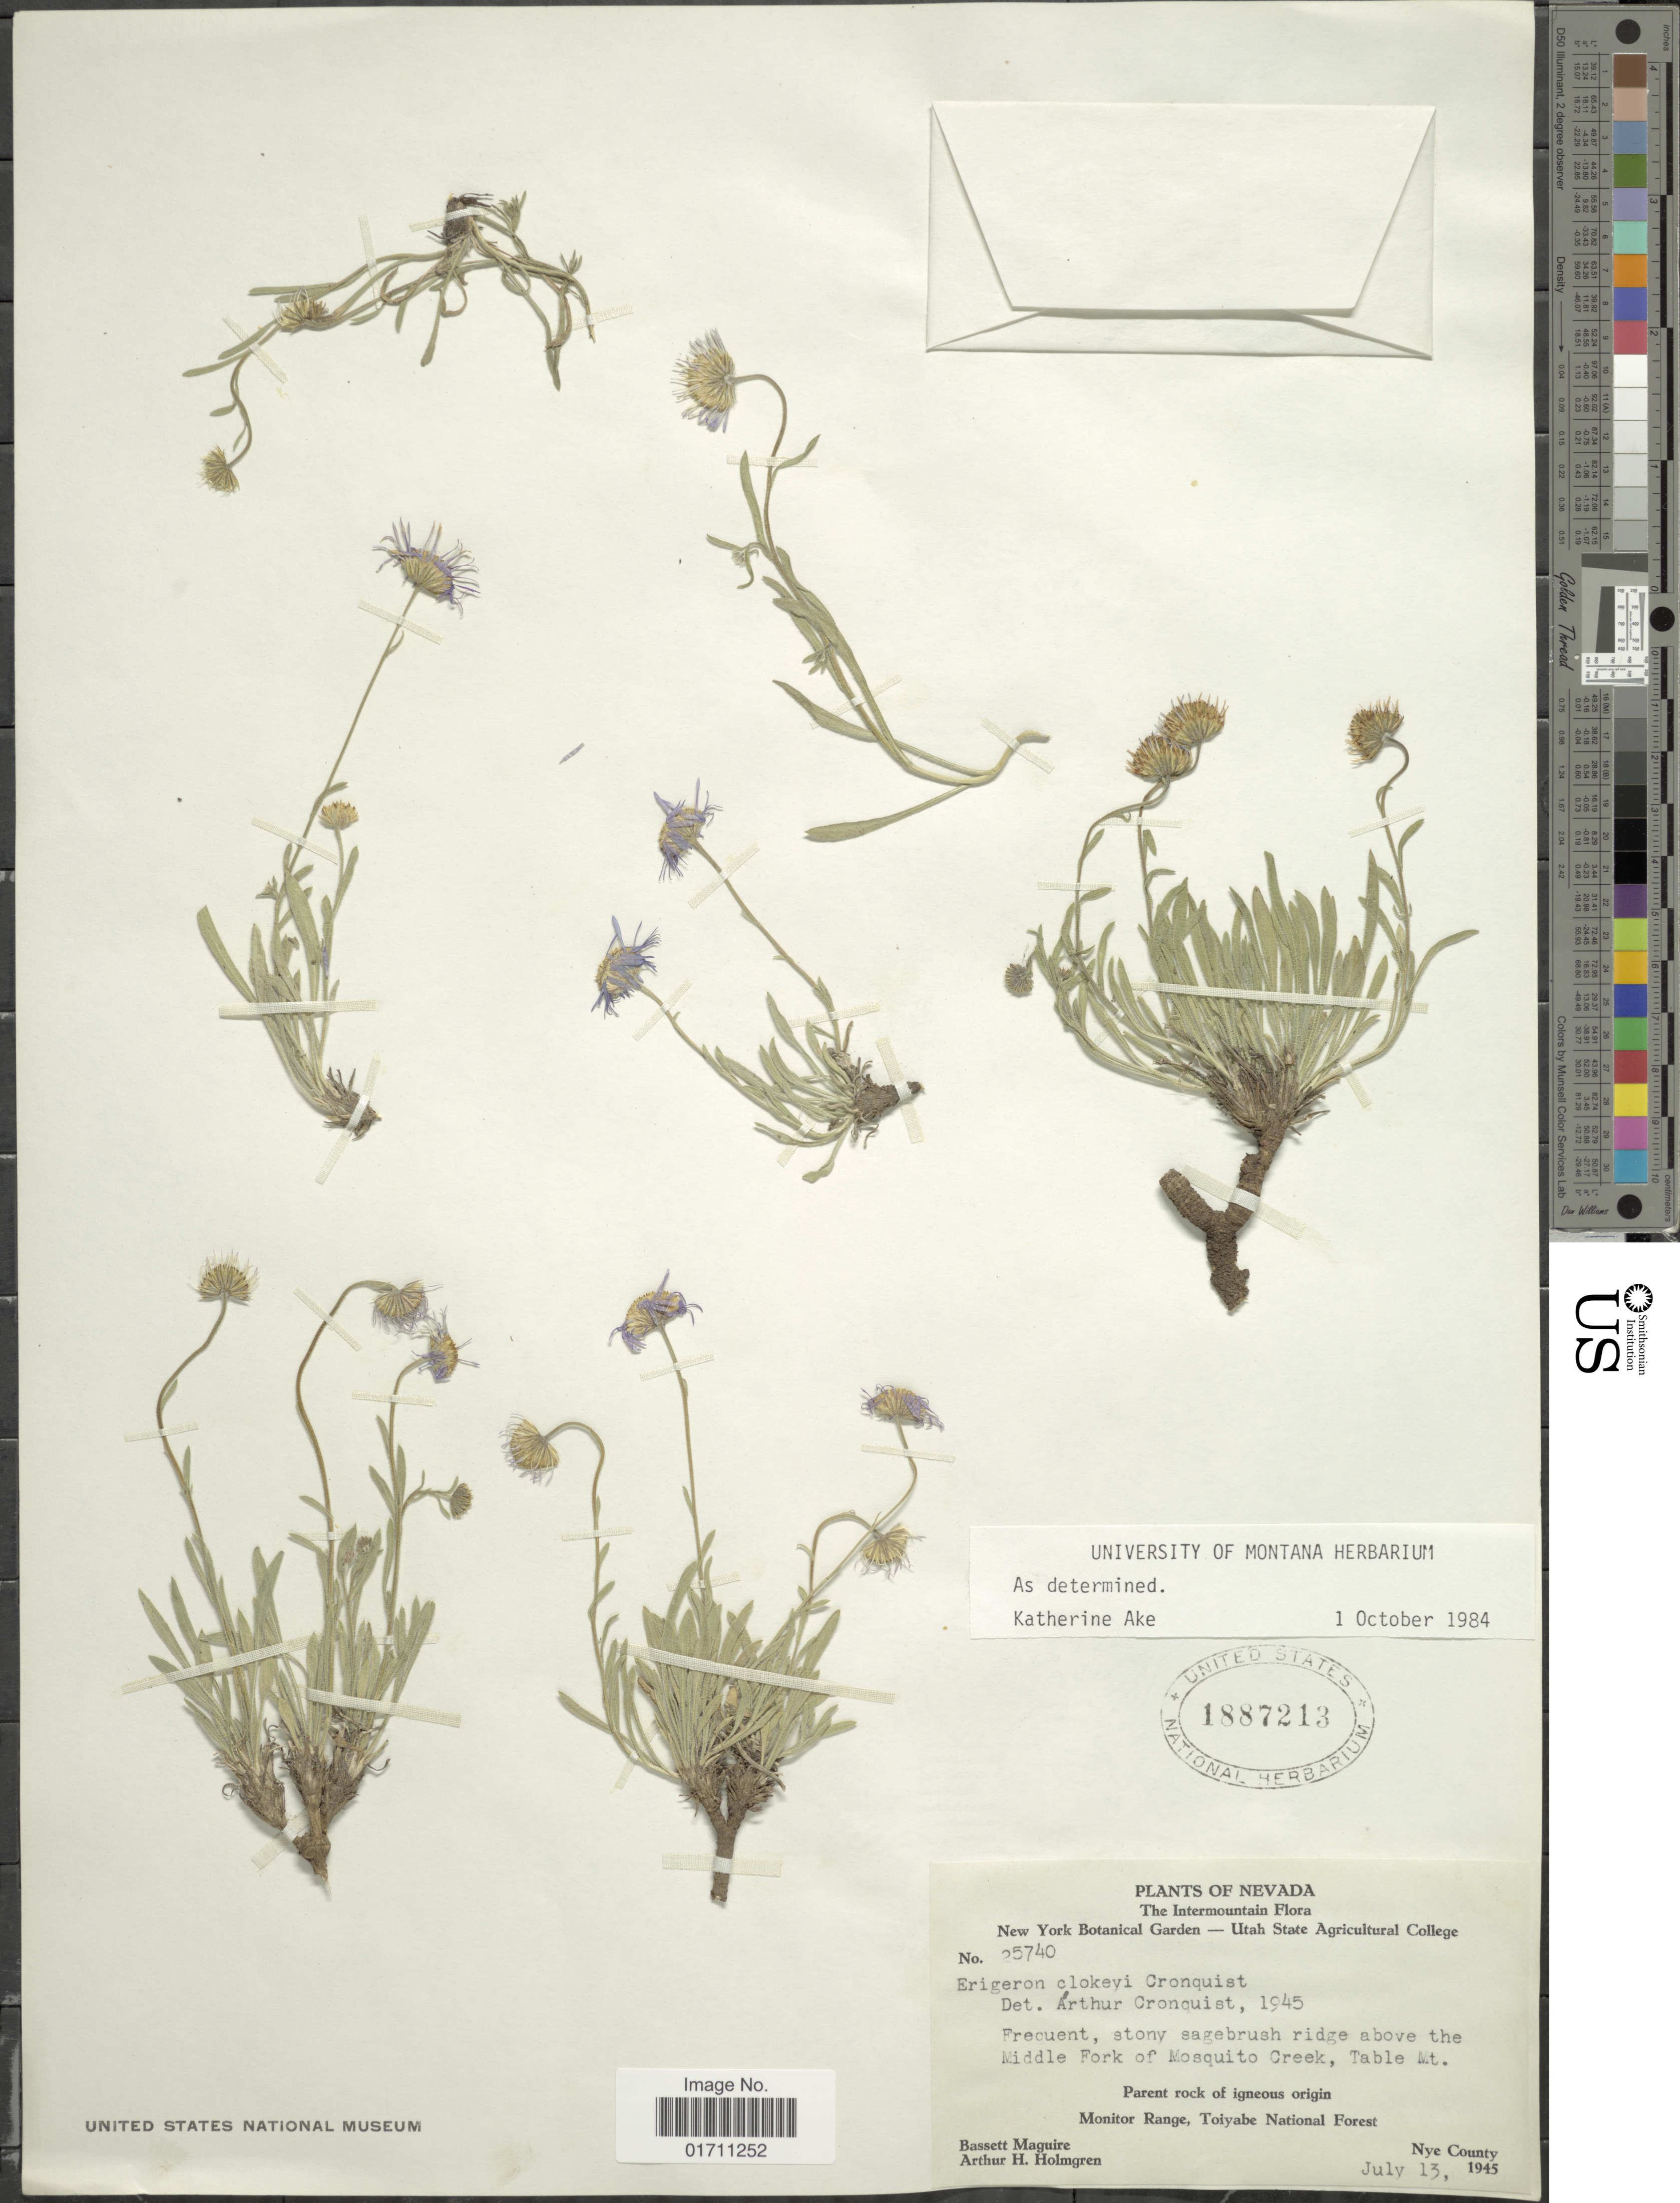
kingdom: Plantae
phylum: Tracheophyta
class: Magnoliopsida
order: Asterales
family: Asteraceae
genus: Erigeron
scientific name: Erigeron clokeyi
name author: Cronq.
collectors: B. Maguire & A. H. Holmgren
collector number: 25740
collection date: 1945-07-13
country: United States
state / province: Nevada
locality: The Intermountain, Frequent, stony sagebrush ridge above the Middle Fork of Mosquito Creek, Table Mt. Parent rock of igneous origin, Monitor Range, Toiyabe National Forest, Nye County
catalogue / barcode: US 1887213